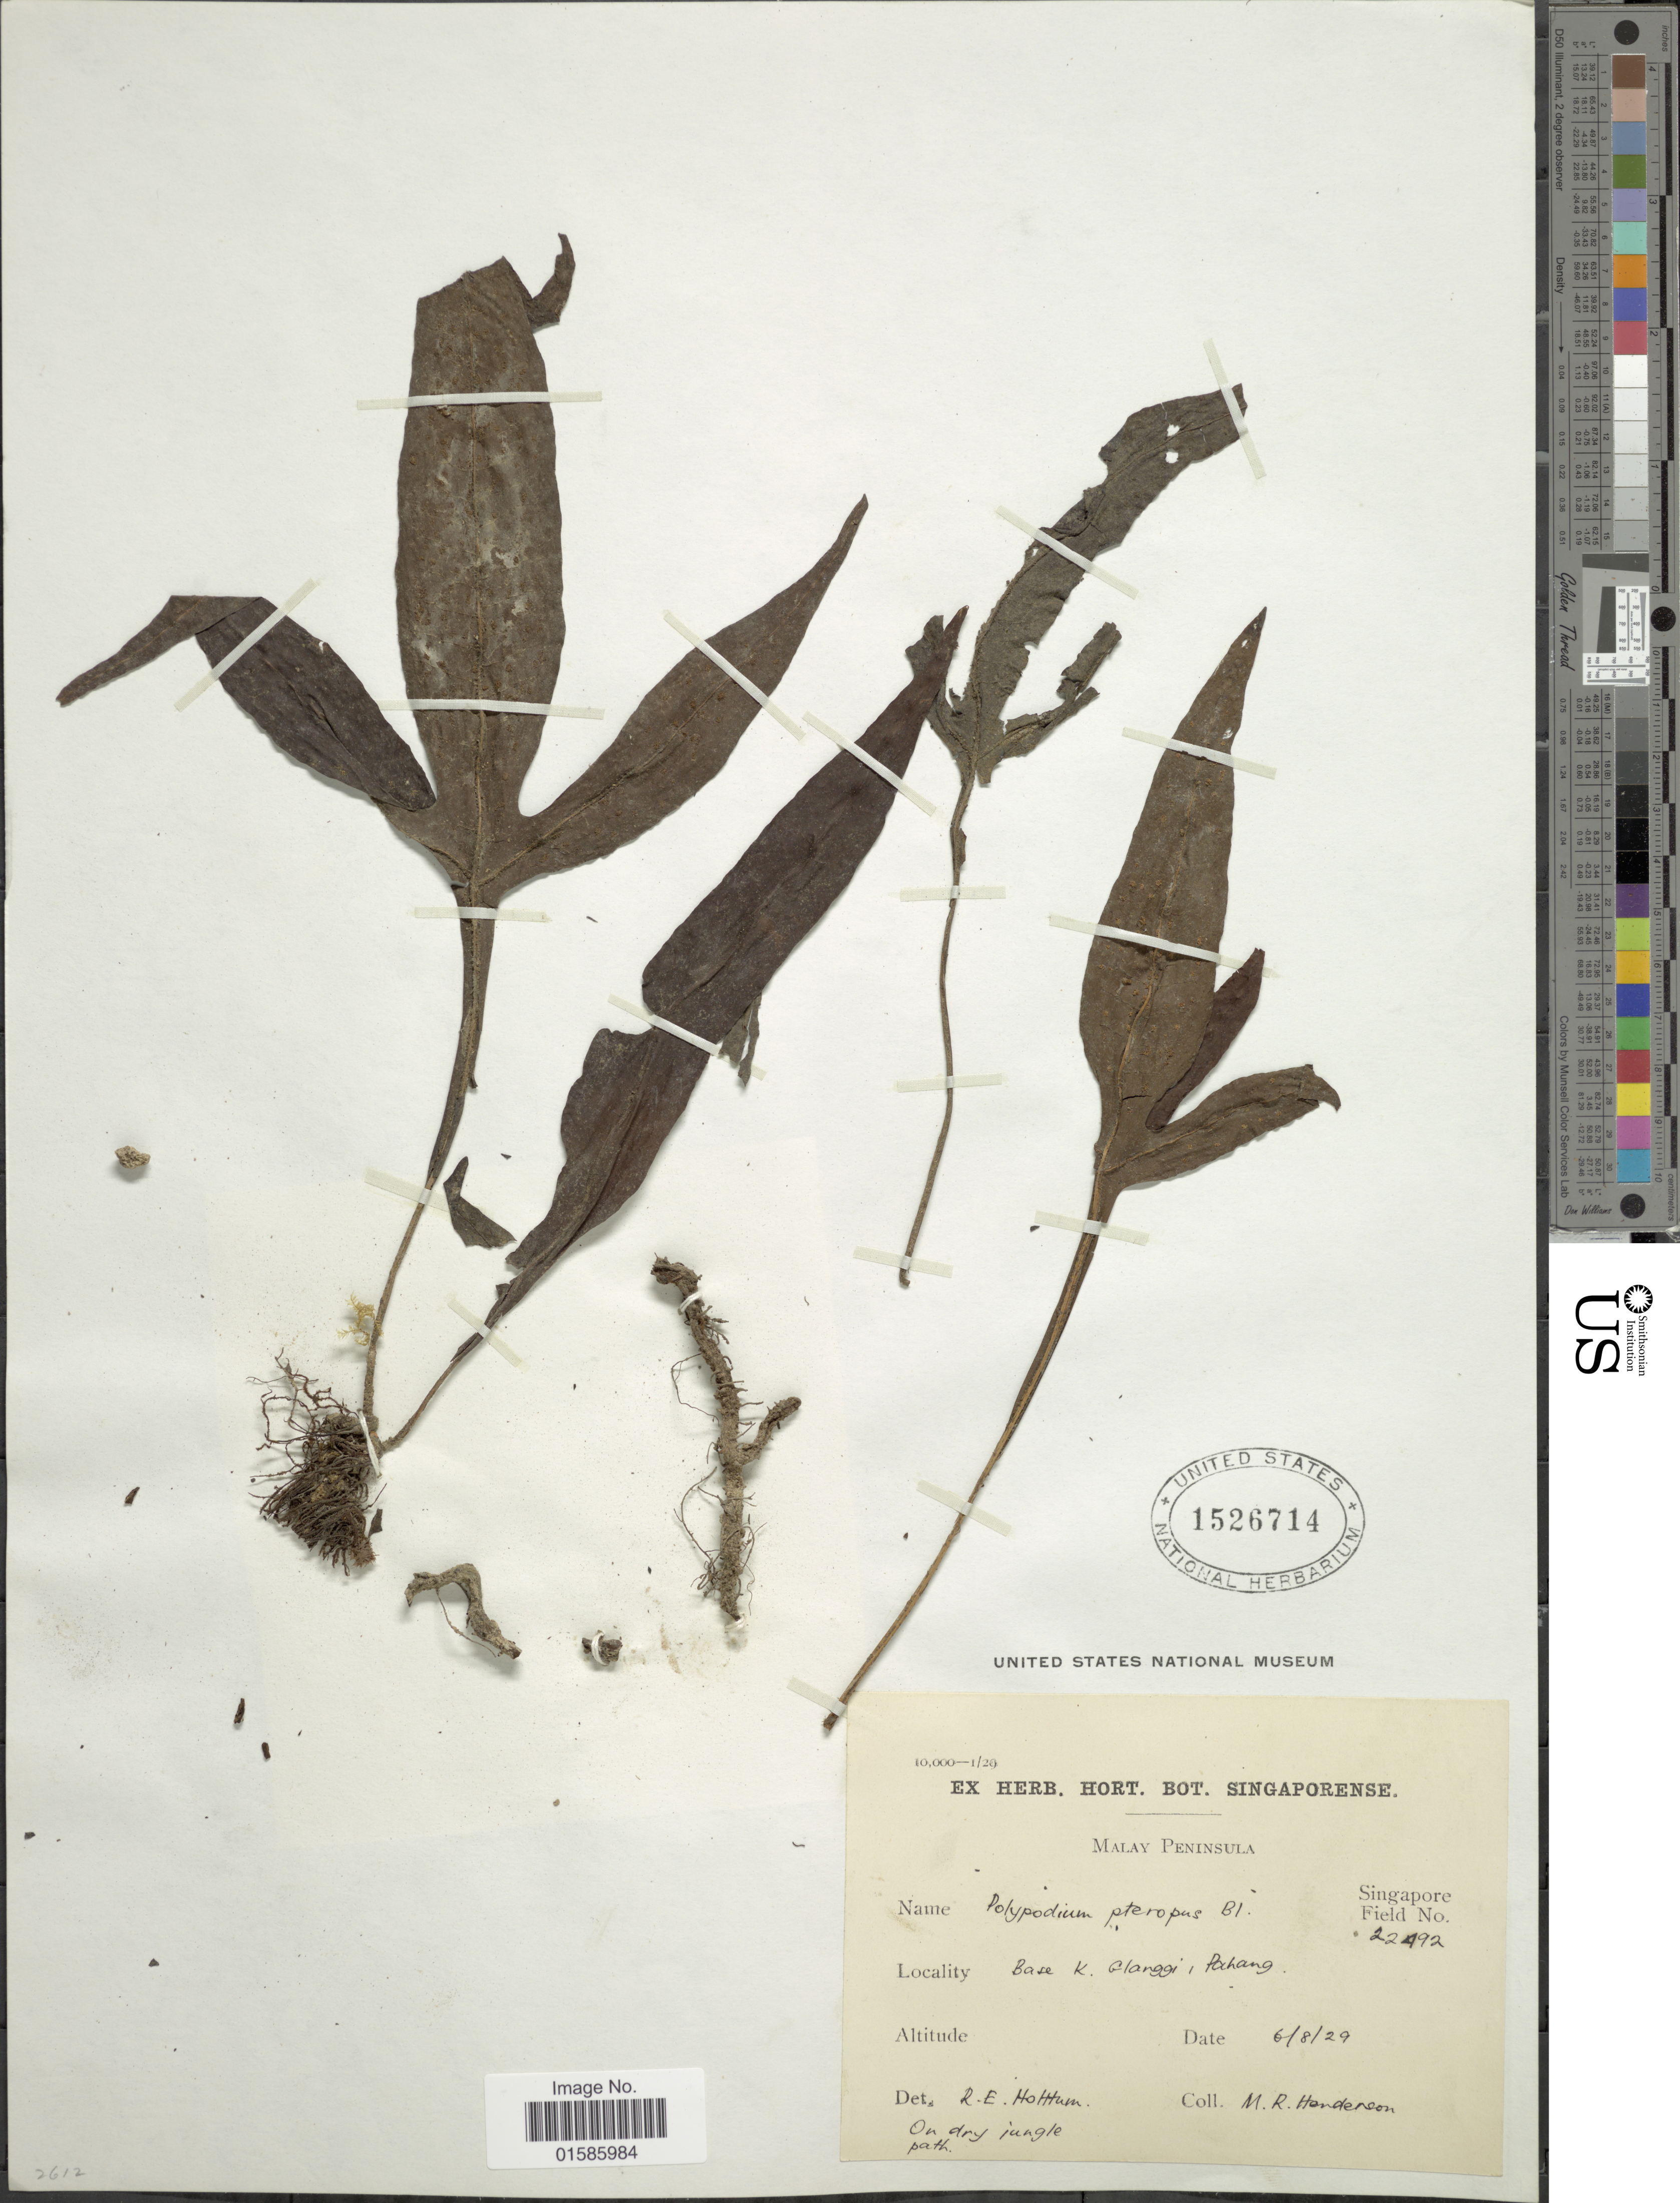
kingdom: Plantae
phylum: Tracheophyta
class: Polypodiopsida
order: Polypodiales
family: Polypodiaceae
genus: Microsorum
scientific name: Microsorum pteropus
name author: (Blume) Copel.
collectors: M. Henderson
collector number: Singapore Field 22492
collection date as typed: Transcribed d/m/y: 6/8/29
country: Malaysia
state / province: Pahang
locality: Malay Peninsula, Base K. Glarggi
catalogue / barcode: US 1526714